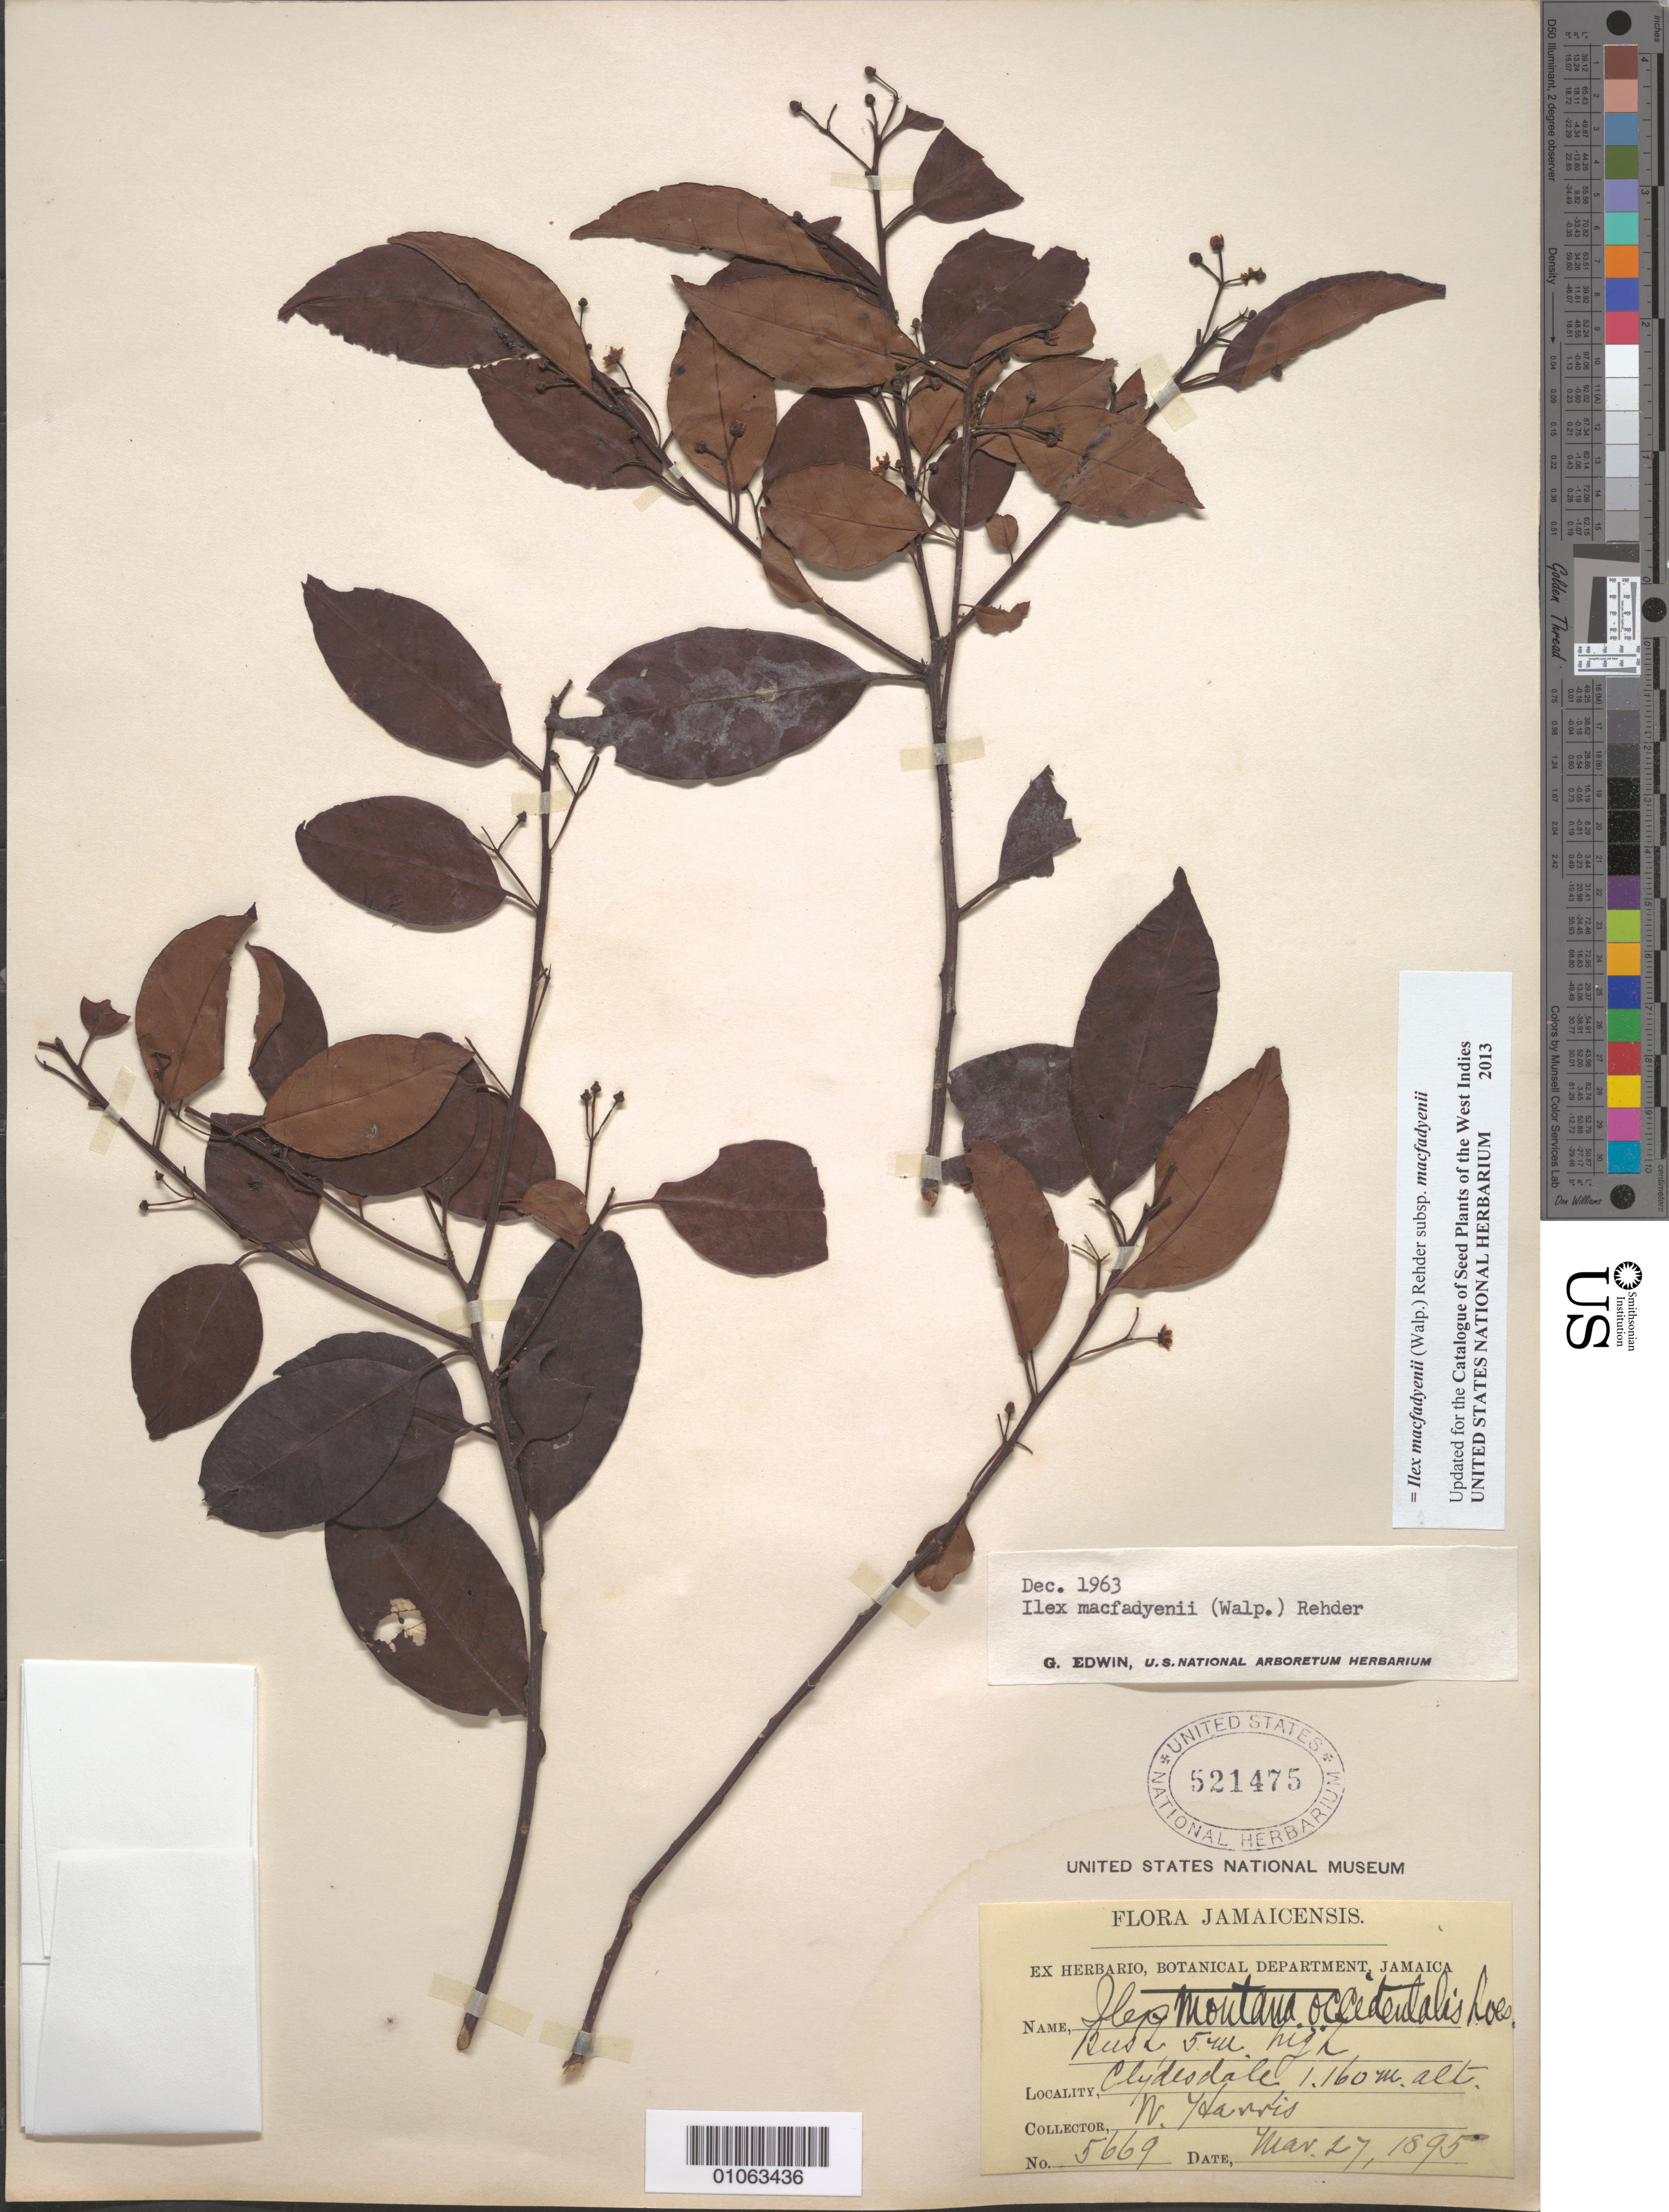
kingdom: Plantae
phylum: Tracheophyta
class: Magnoliopsida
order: Aquifoliales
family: Aquifoliaceae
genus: Ilex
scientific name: Ilex macfadyenii subsp. macfadyenii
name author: (Walp.) Rehder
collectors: W. Harris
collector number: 5669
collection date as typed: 27 Mar 1895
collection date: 1895-03-27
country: Jamaica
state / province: Saint Andrew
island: Jamaica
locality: Clydesdale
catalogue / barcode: US 521475